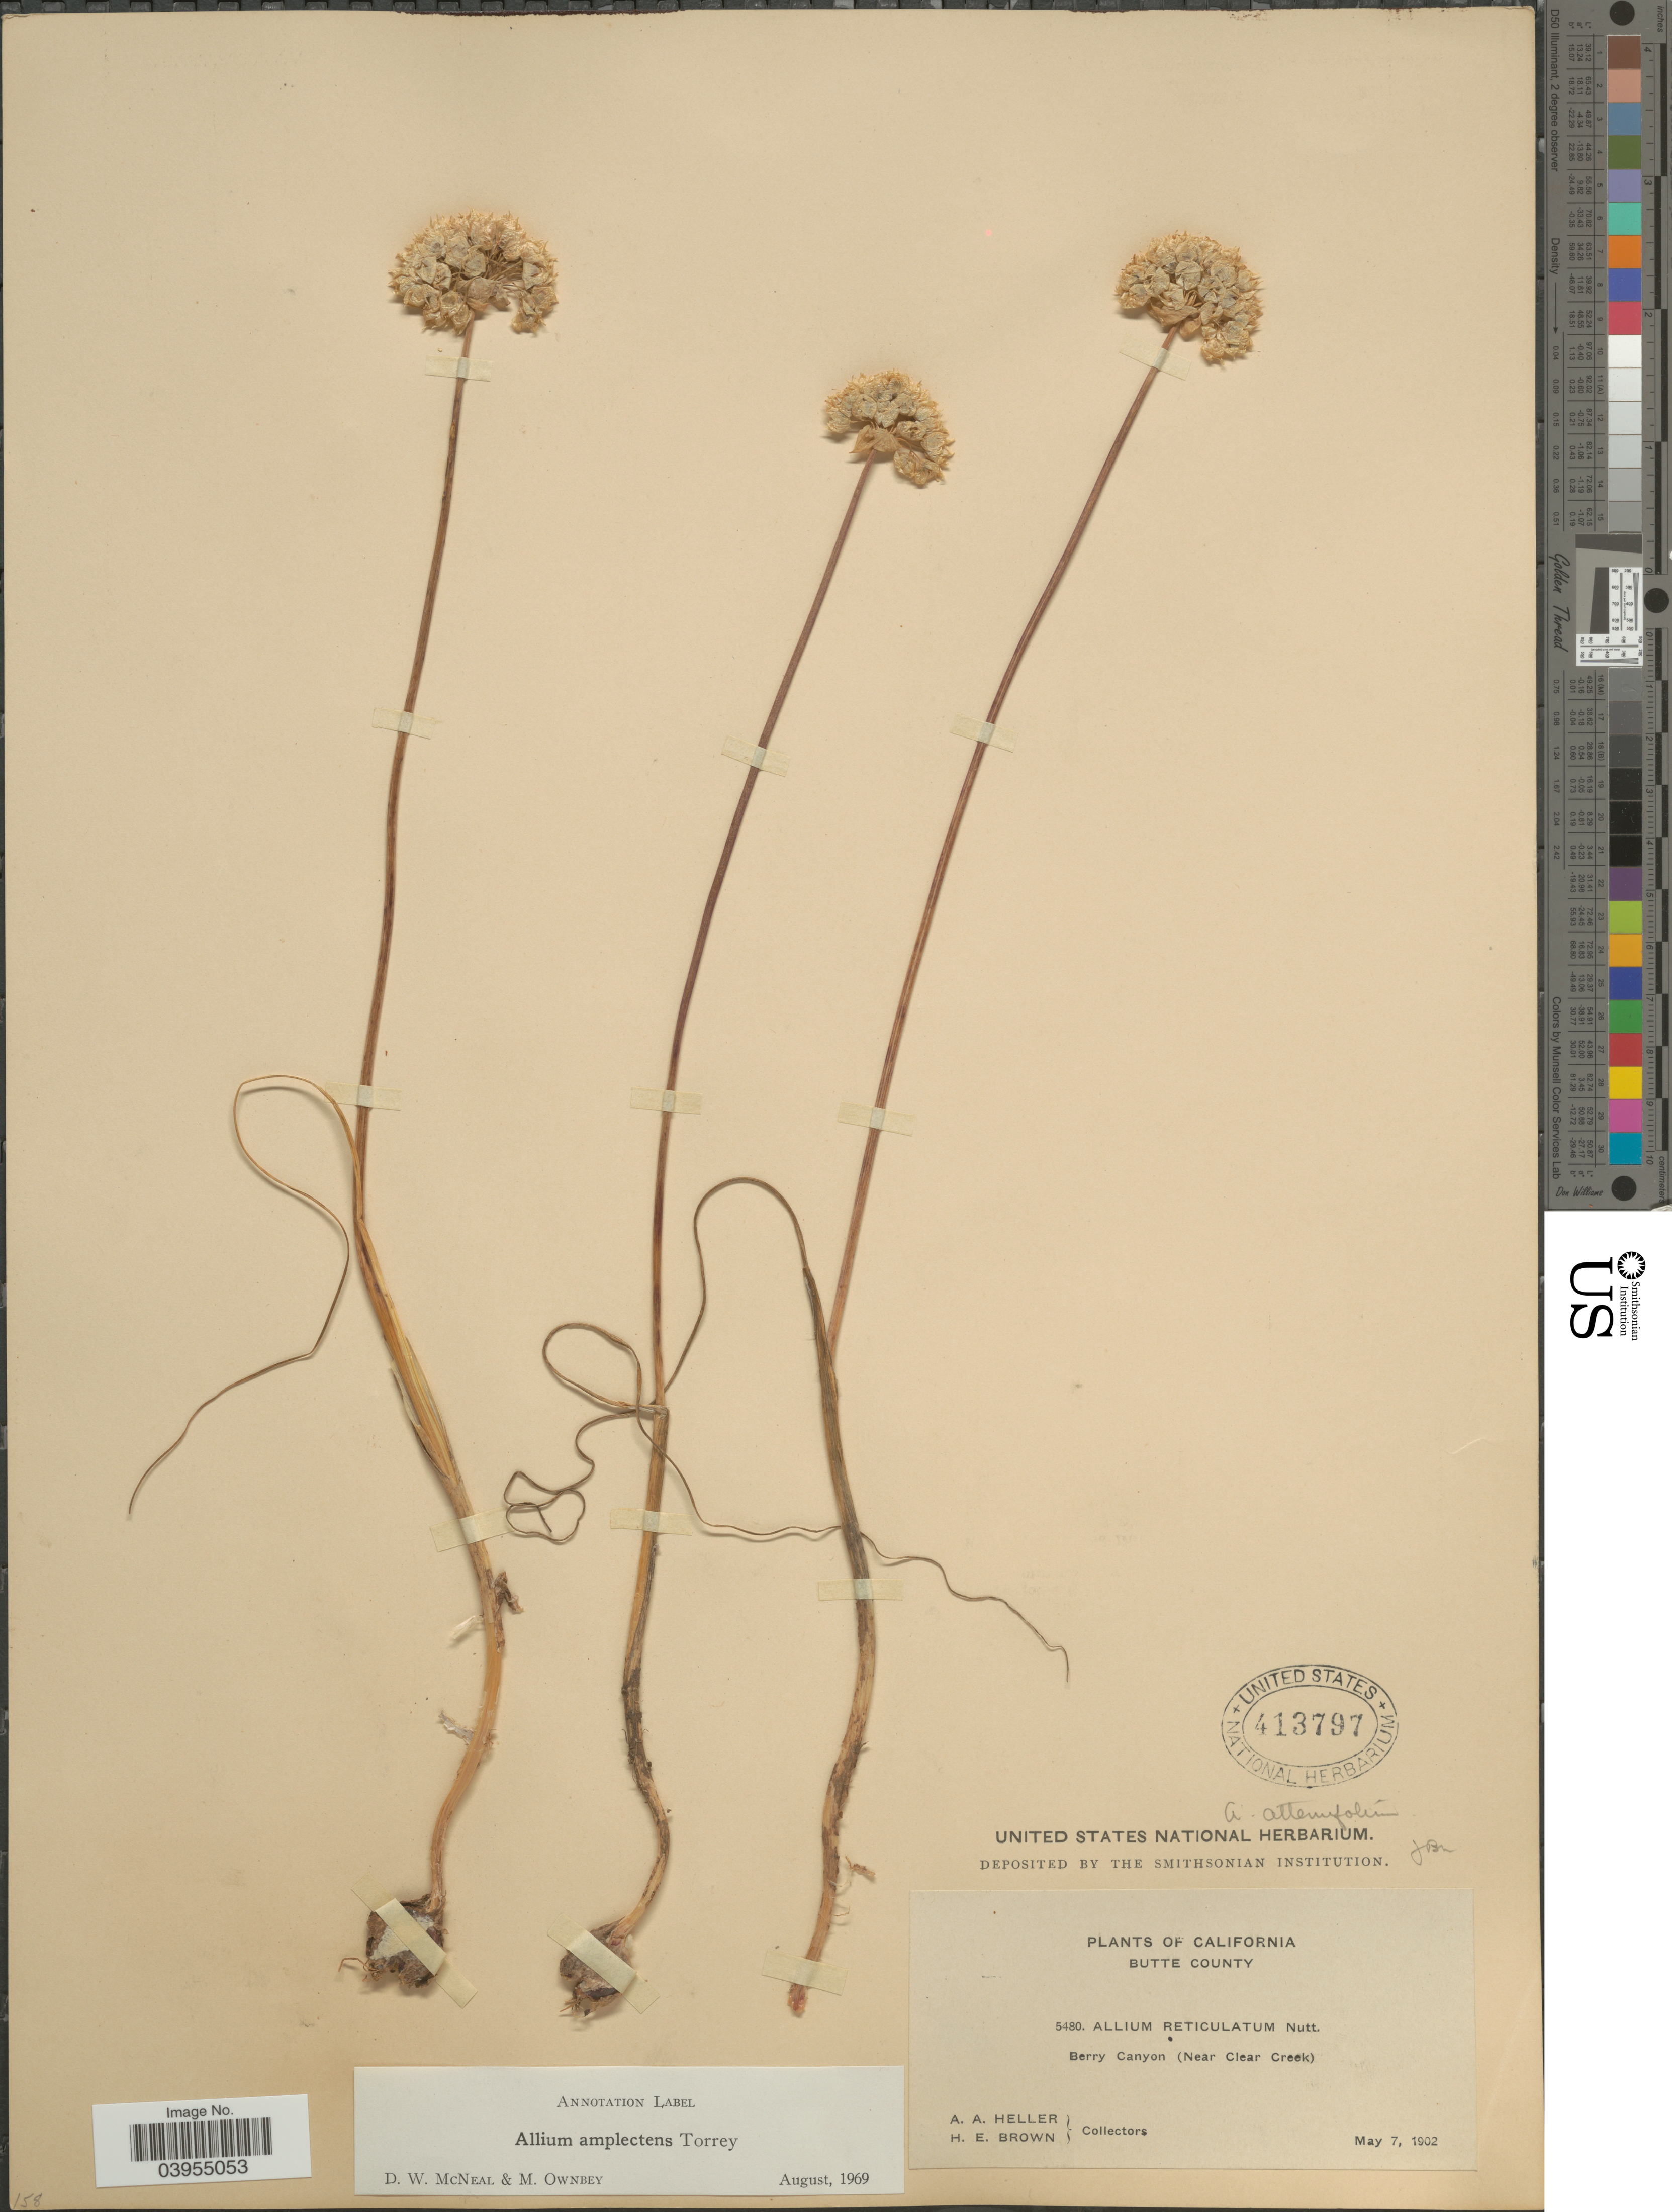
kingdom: Plantae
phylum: Tracheophyta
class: Liliopsida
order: Asparagales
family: Amaryllidaceae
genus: Allium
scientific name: Allium amplectens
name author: Torr.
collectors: A. A. Heller & H. E. Brown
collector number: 5480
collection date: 1902-05-07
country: United States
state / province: California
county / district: Butte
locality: Butte County. Berry Canyon (Near Clear Creek).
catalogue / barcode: US 413797